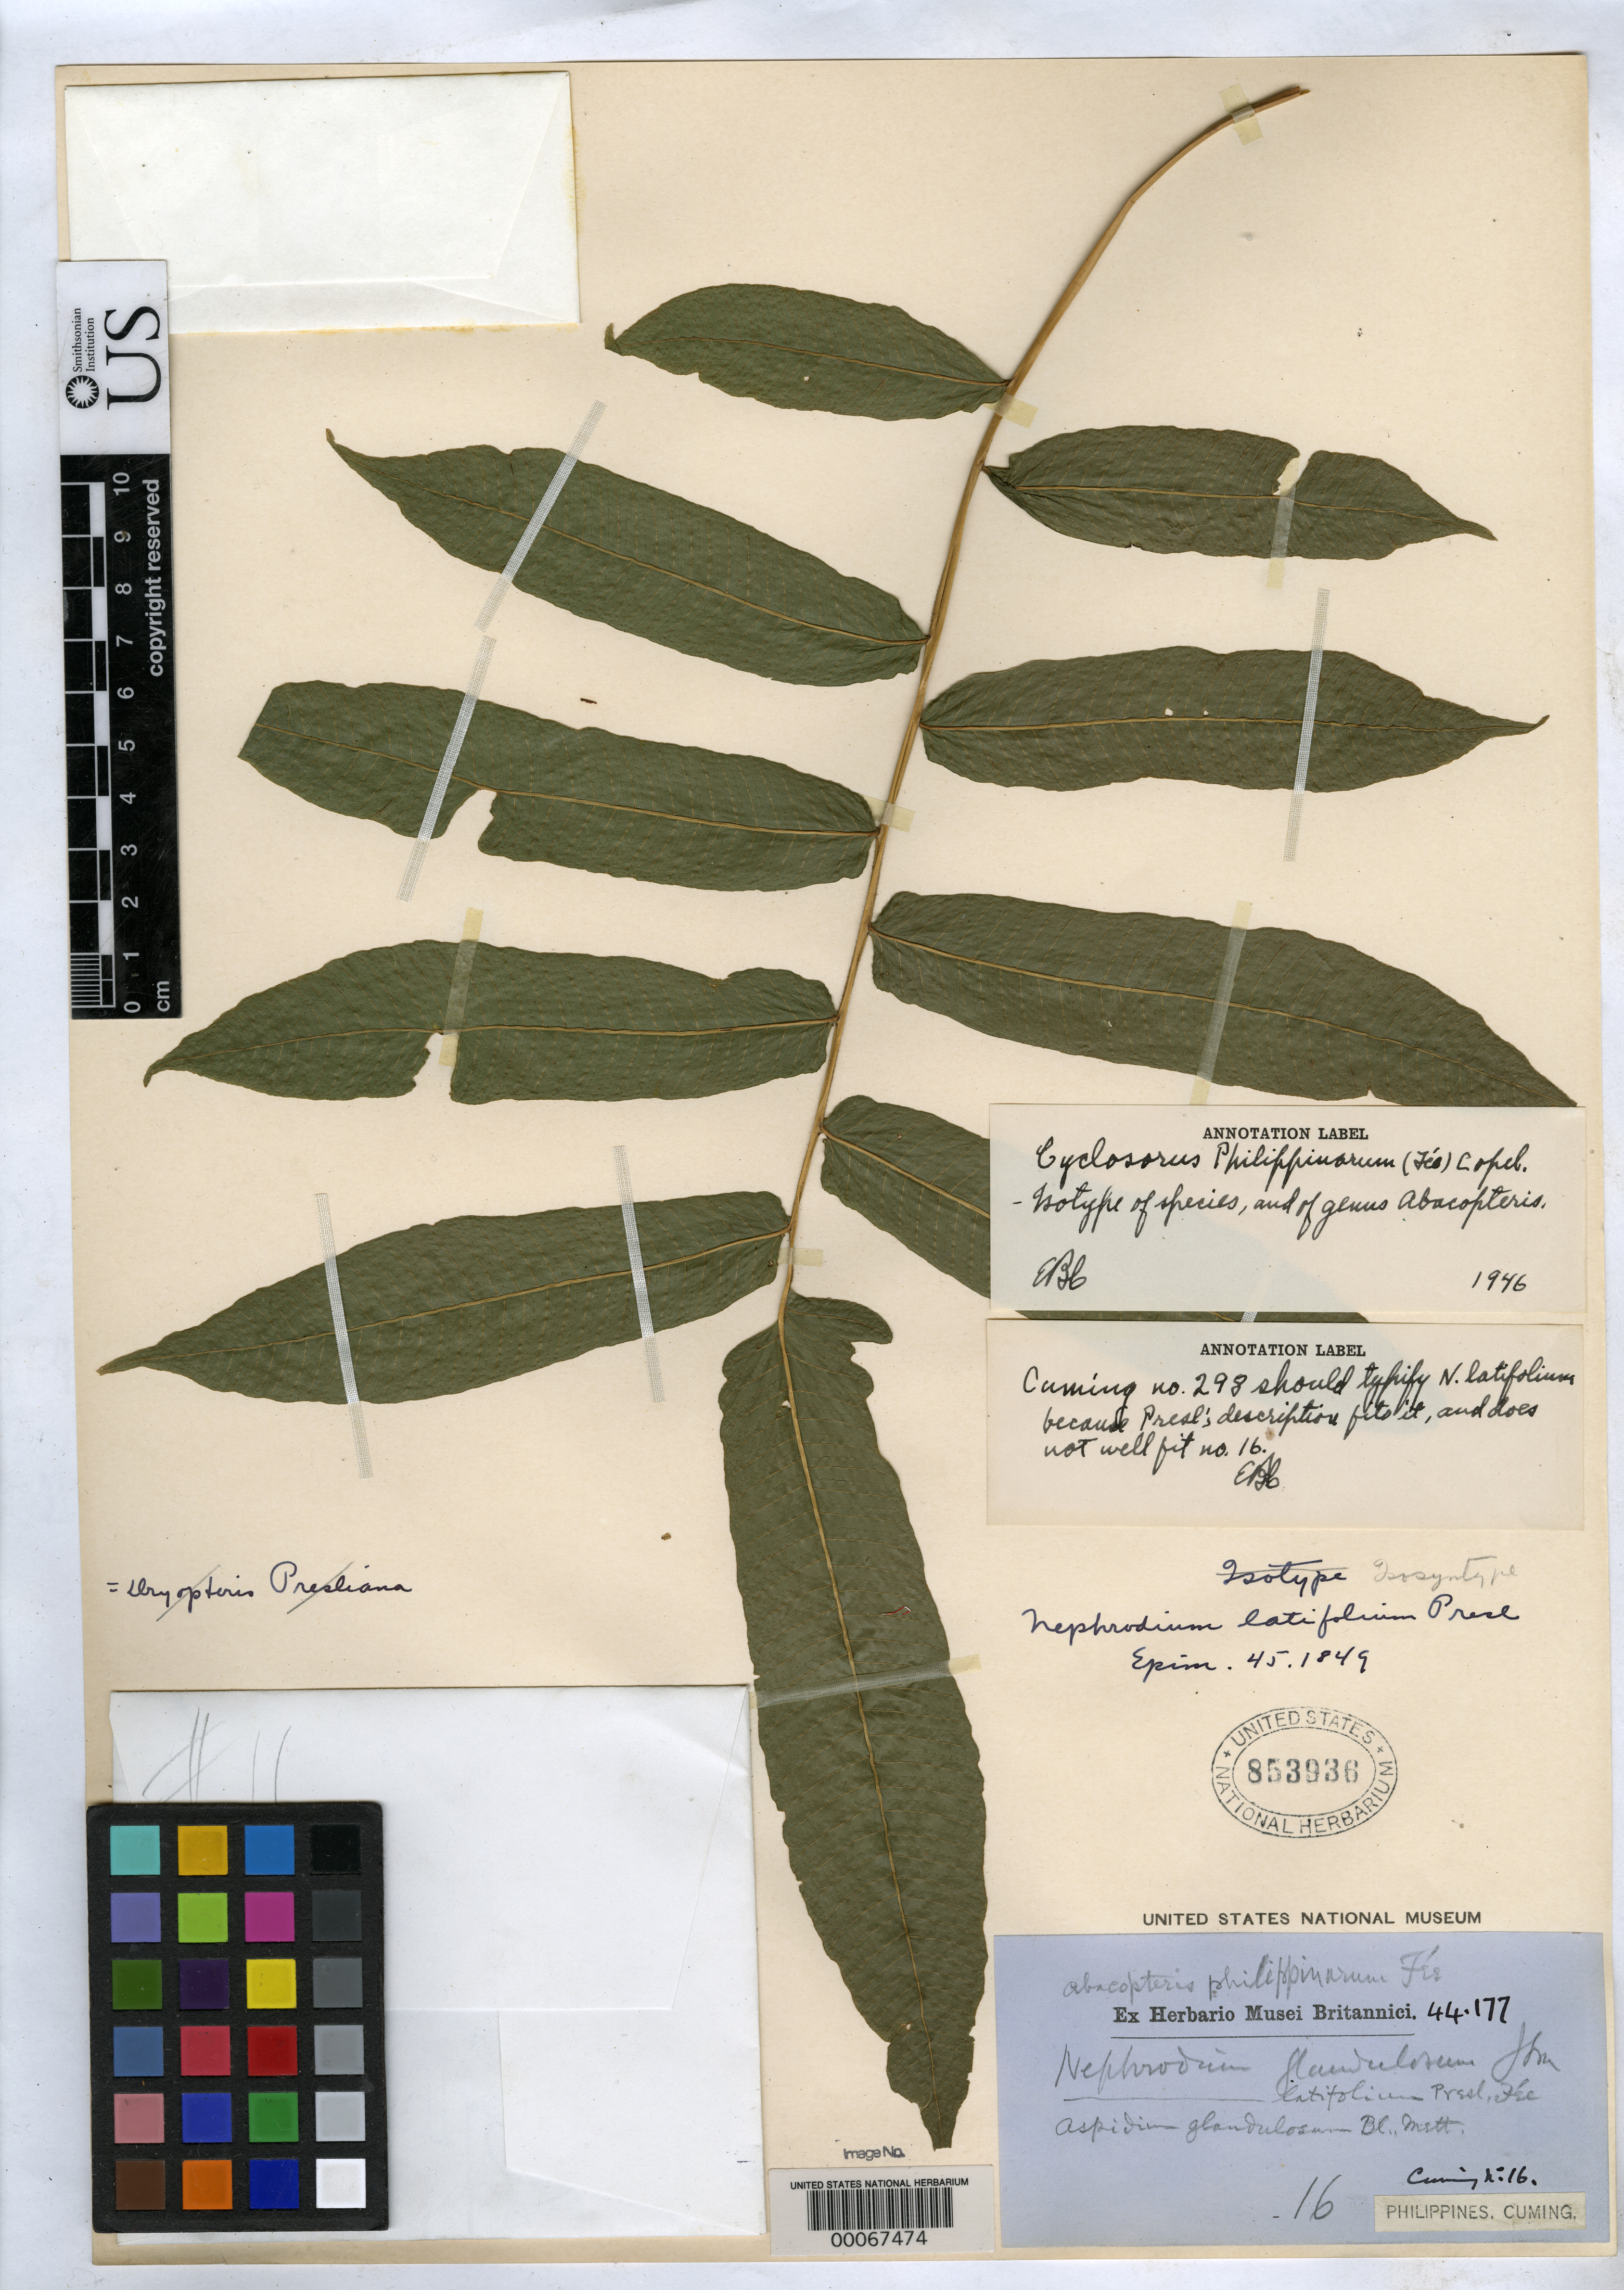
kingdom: Plantae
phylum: Tracheophyta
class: Polypodiopsida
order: Polypodiales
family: Thelypteridaceae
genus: Abacopteris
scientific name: Abacopteris philippinarum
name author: Fée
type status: Type Collection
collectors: H. Cuming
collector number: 16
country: Philippines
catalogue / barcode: US 853936